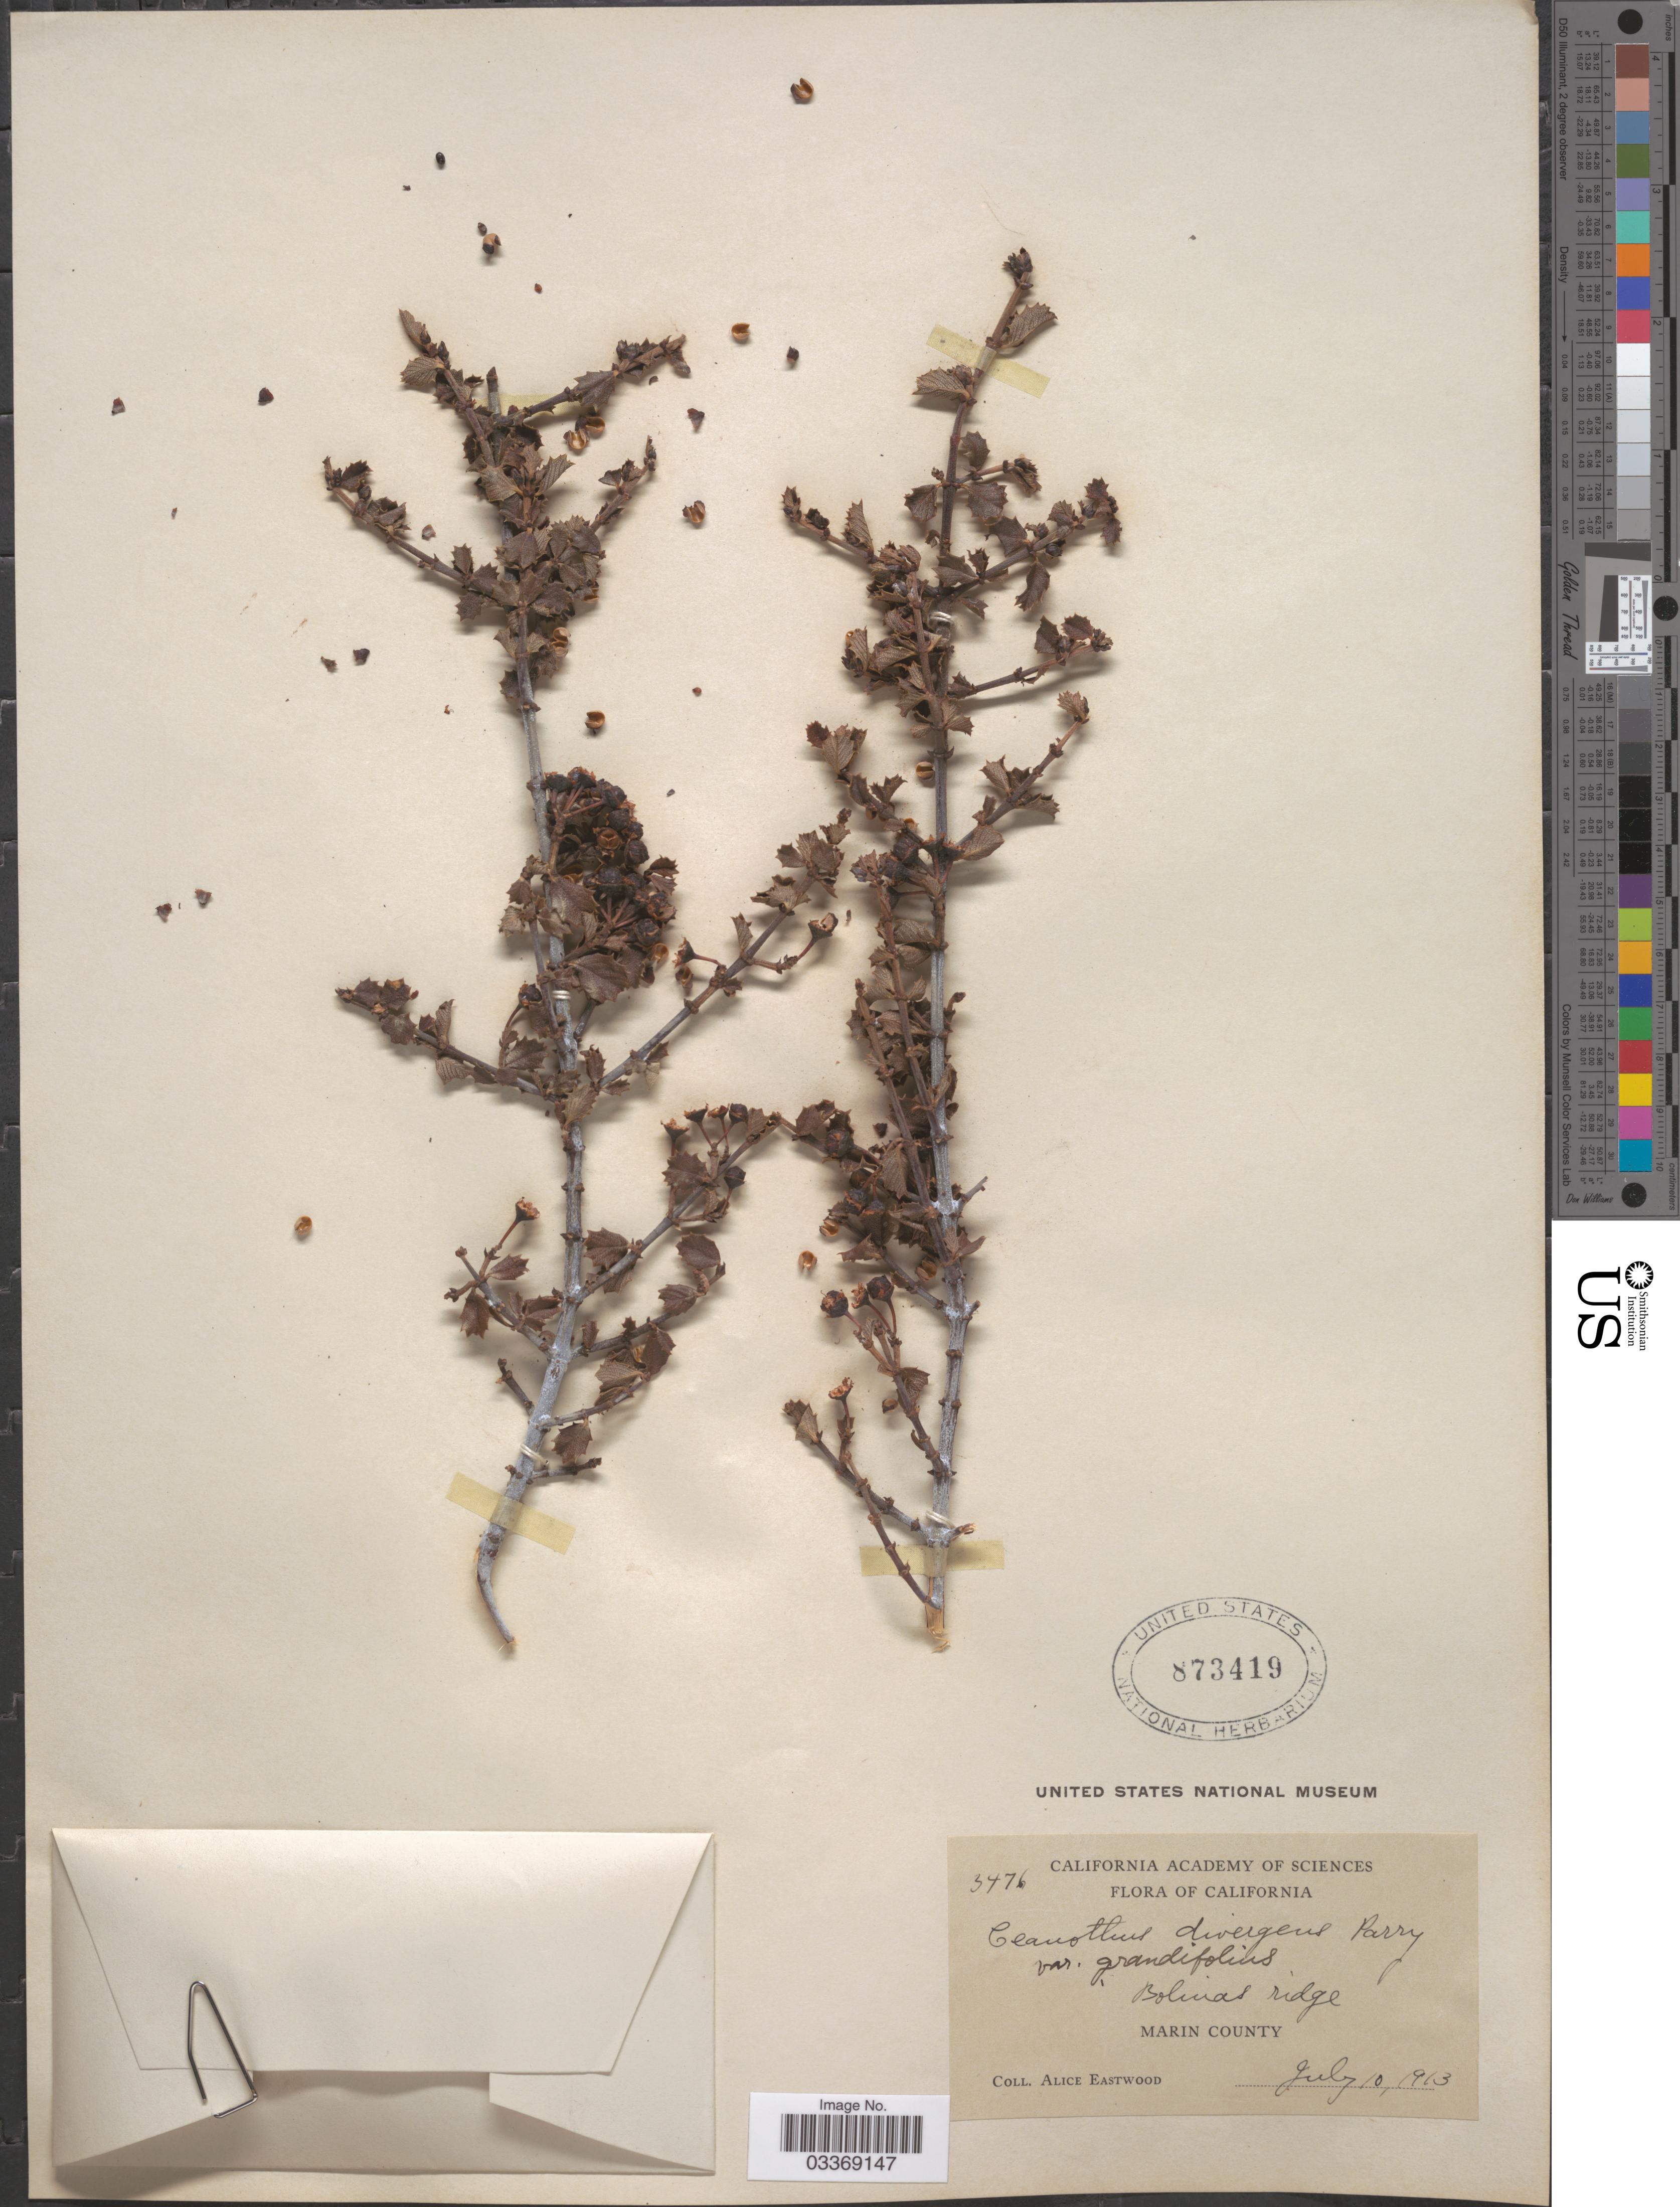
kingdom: Plantae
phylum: Tracheophyta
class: Magnoliopsida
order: Rosales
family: Rhamnaceae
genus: Ceanothus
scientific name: Ceanothus divergens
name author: Parry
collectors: A. Eastwood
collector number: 3476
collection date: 1913-07-10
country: United States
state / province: California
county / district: Marin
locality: Bolinas ridge, Marin County.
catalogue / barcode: US 873419